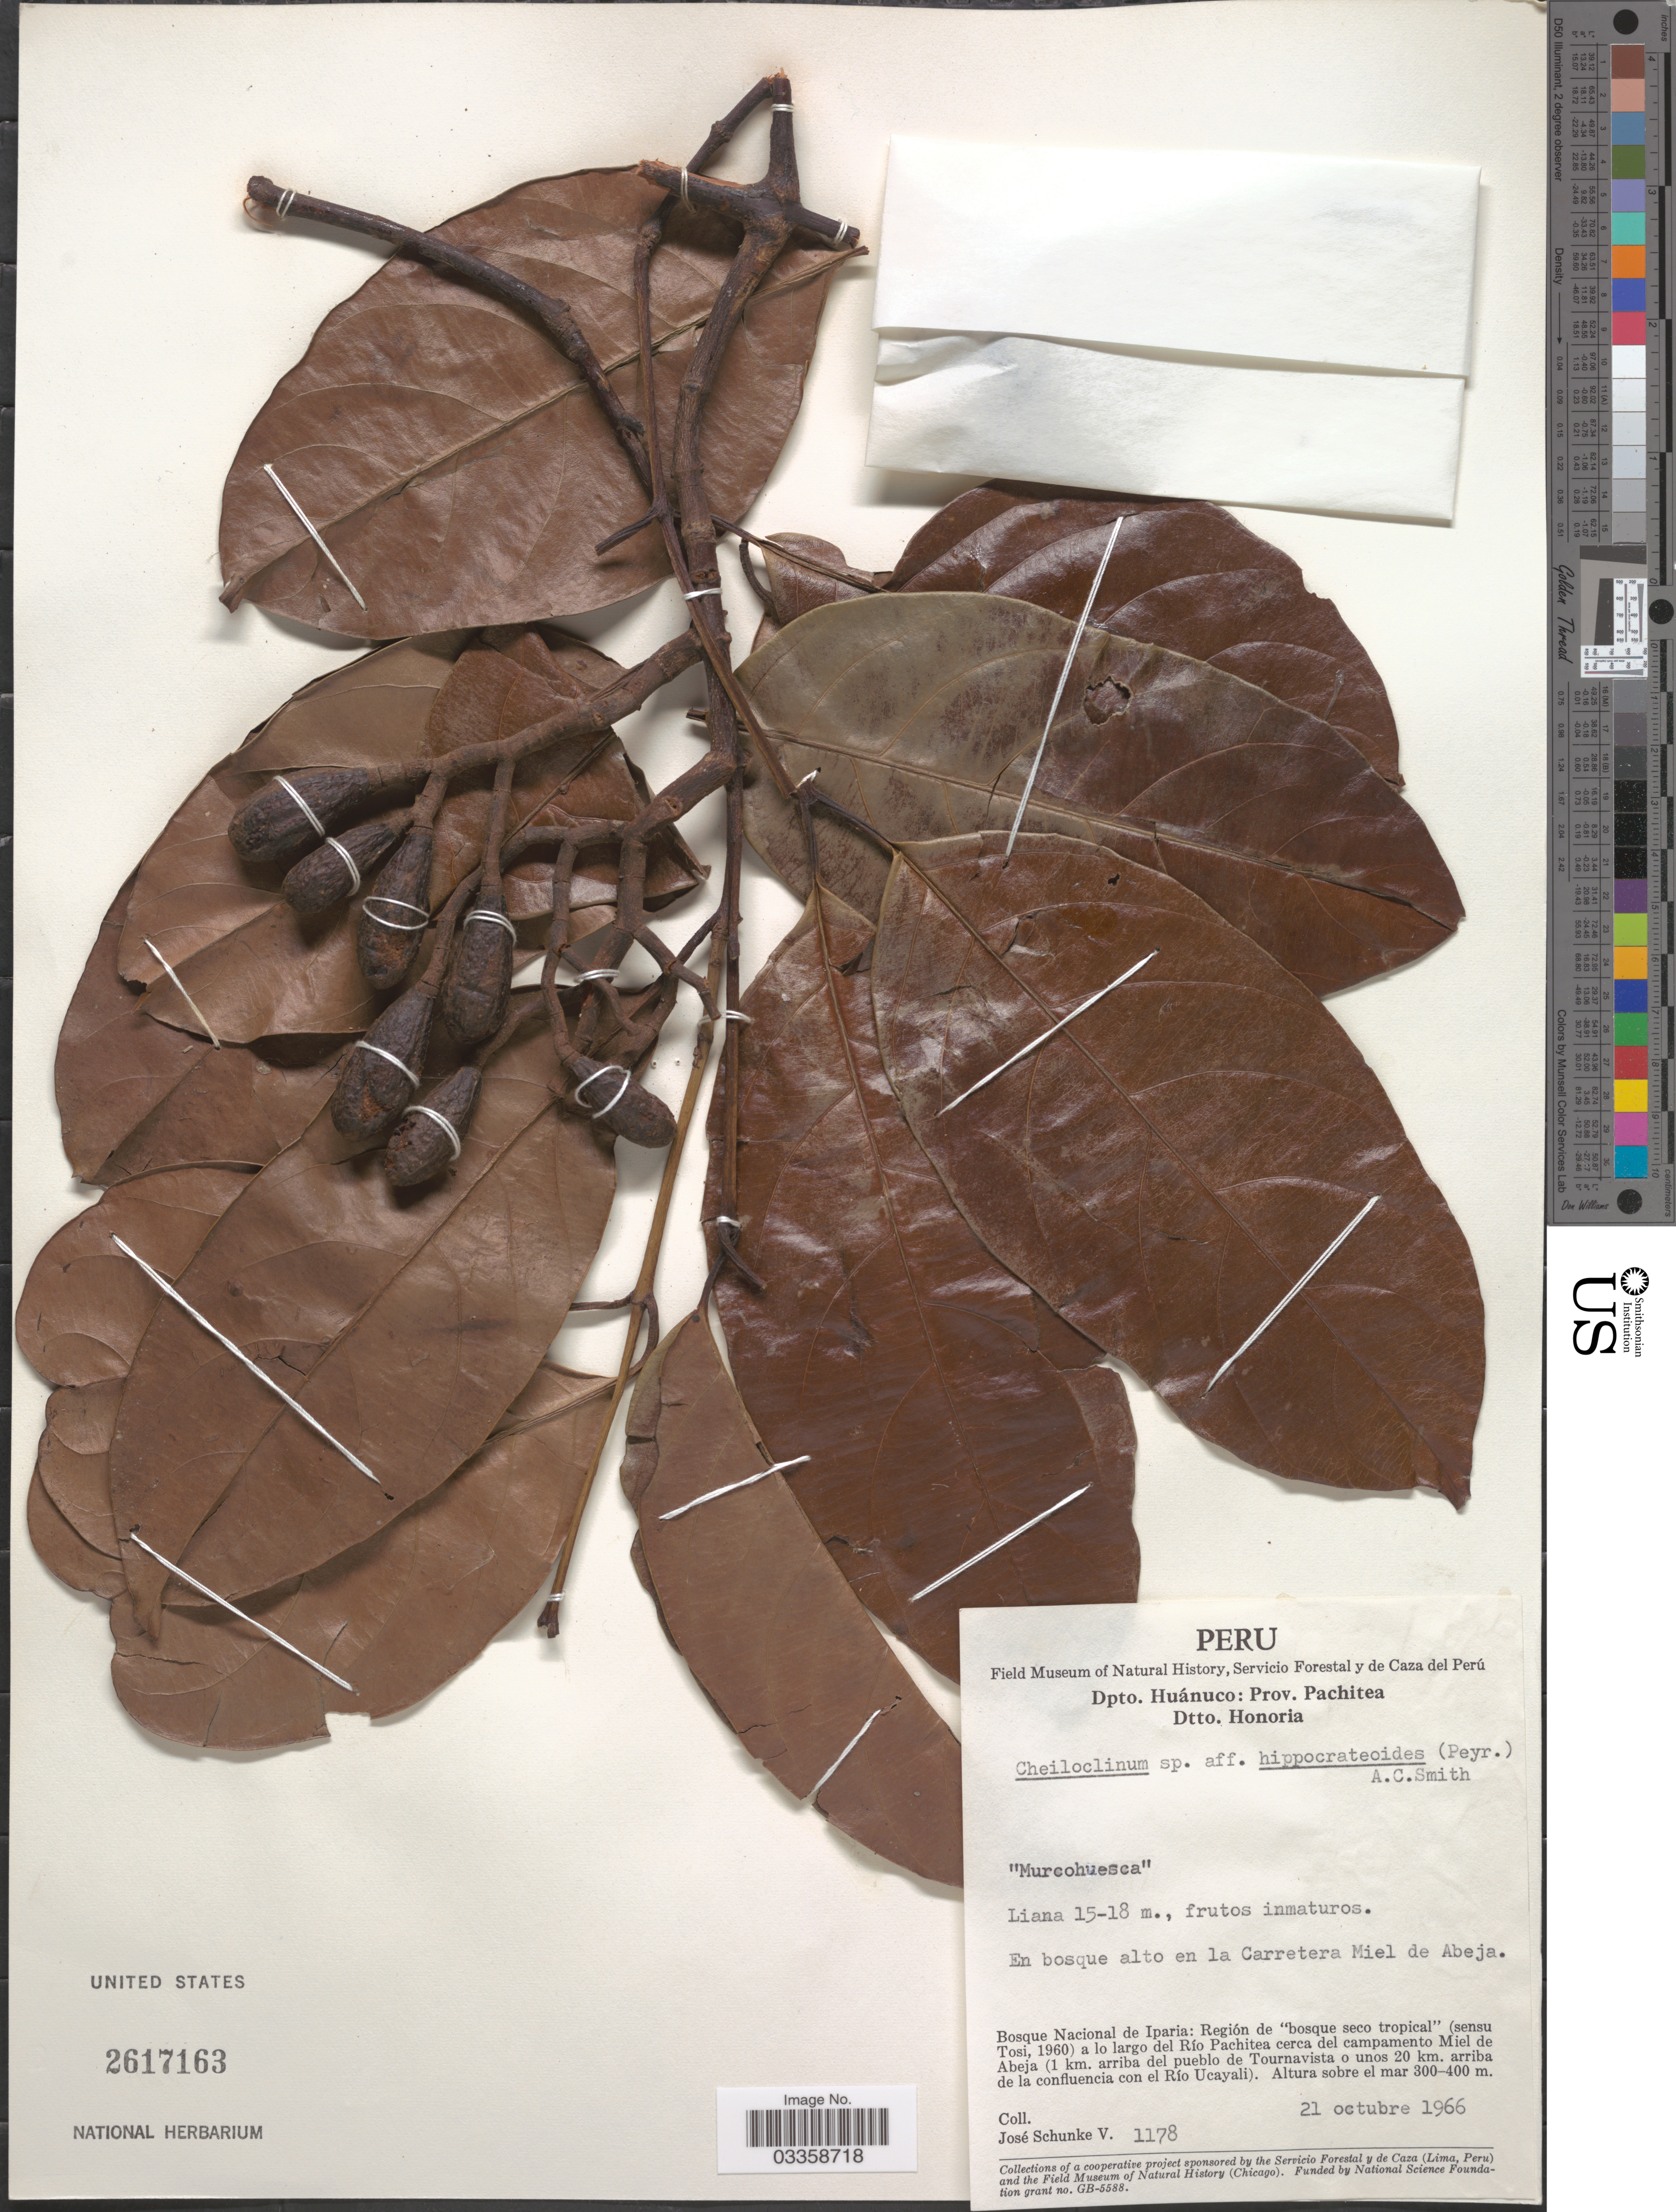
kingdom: Plantae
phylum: Tracheophyta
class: Magnoliopsida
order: Celastrales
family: Celastraceae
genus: Cheiloclinium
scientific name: Cheiloclinium hippocrateoides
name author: (Peyr.) A.C. Sm.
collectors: J. Schunke Vigo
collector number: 1178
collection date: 1966-10-21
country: Peru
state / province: Huánuco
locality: Dpto. Huánuco: Prov. Pachitea, Dtto. Honoria, En bosque alto en la Carretera Miel de Abeja. Bosque Nacional de Iparia: Región de "bosque seco tropical" (sensu Tosi, 1960) a lo largo del Río Pachitea cerca del campamento Miel de Abeja (1 km. arriba del pueblo de Tournavista o unos 20 km. arriba de la confluencia con el Río Ucayali).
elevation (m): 300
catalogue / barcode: US 2617163